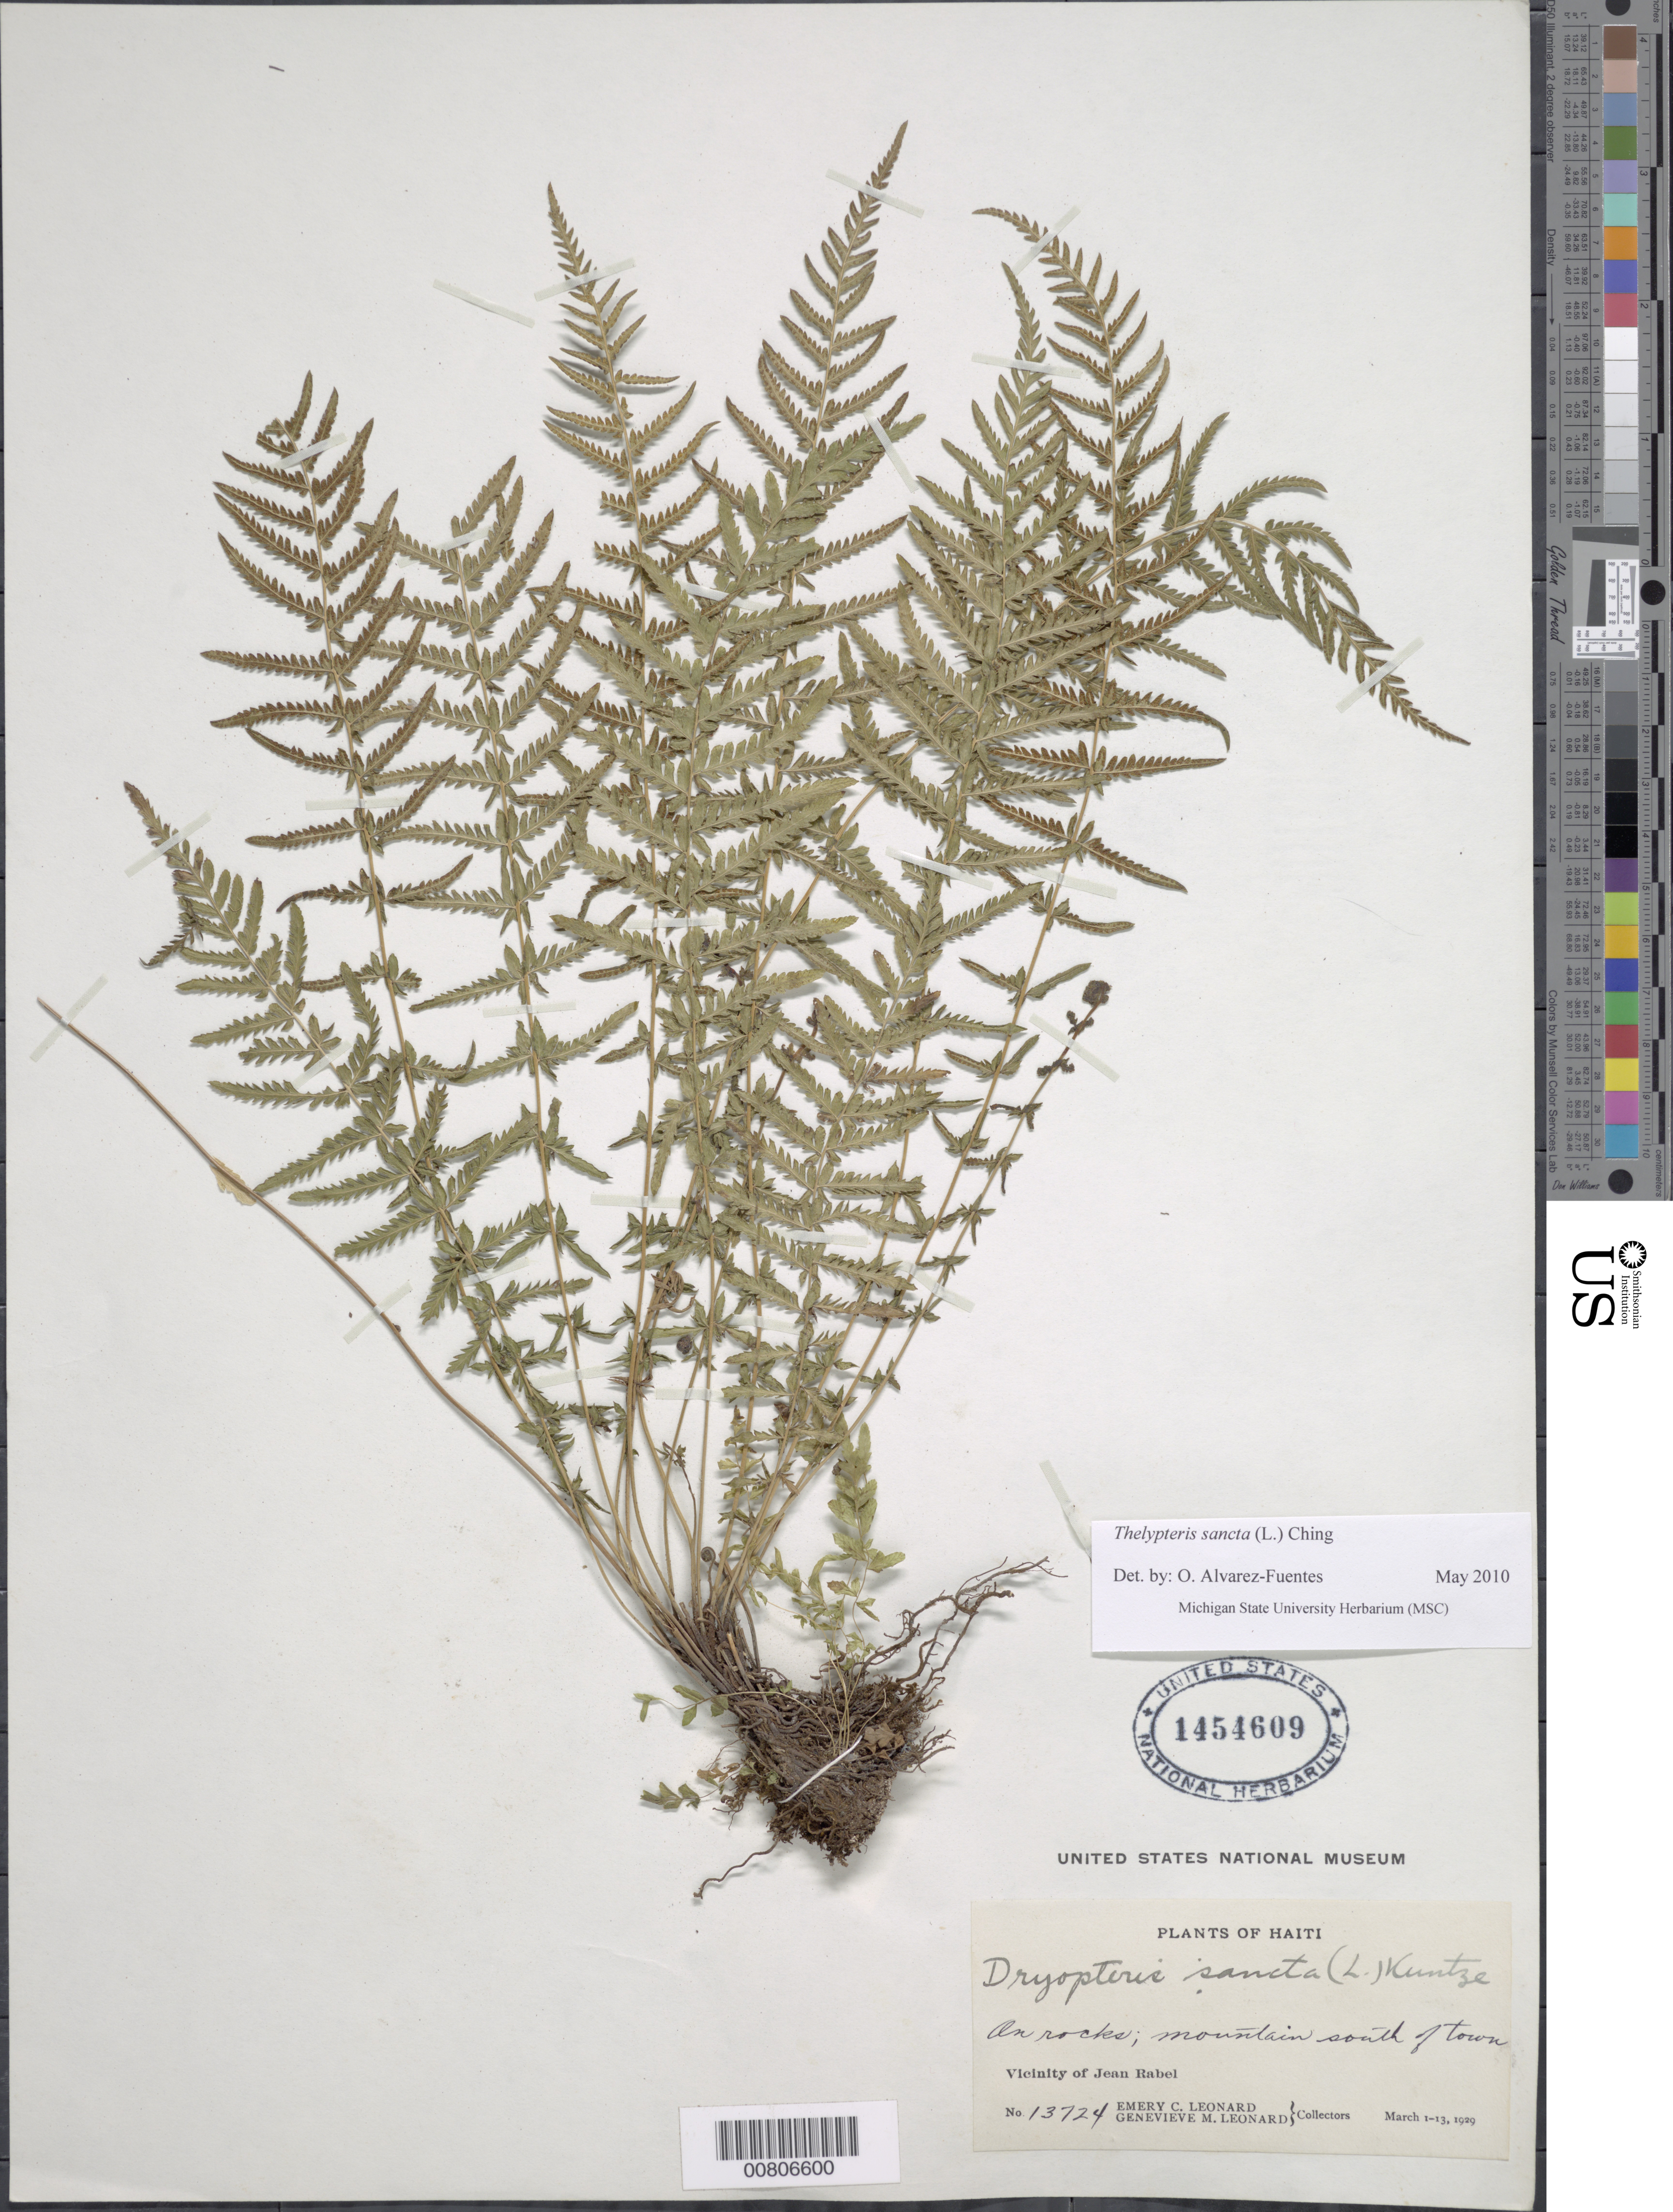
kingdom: Plantae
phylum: Tracheophyta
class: Polypodiopsida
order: Polypodiales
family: Thelypteridaceae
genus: Amauropelta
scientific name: Amauropelta sancta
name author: (L.) Pic. Serm.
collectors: E. C. Leonard & G. M. Leonard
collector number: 13724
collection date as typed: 01 Mar 1929 to 13 Mar 1929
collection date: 1929-03-01/1929-03-13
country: Haiti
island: Hispaniola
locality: Jean Rabel, S of town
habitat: On rocks, mountain S of town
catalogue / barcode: US 1454609